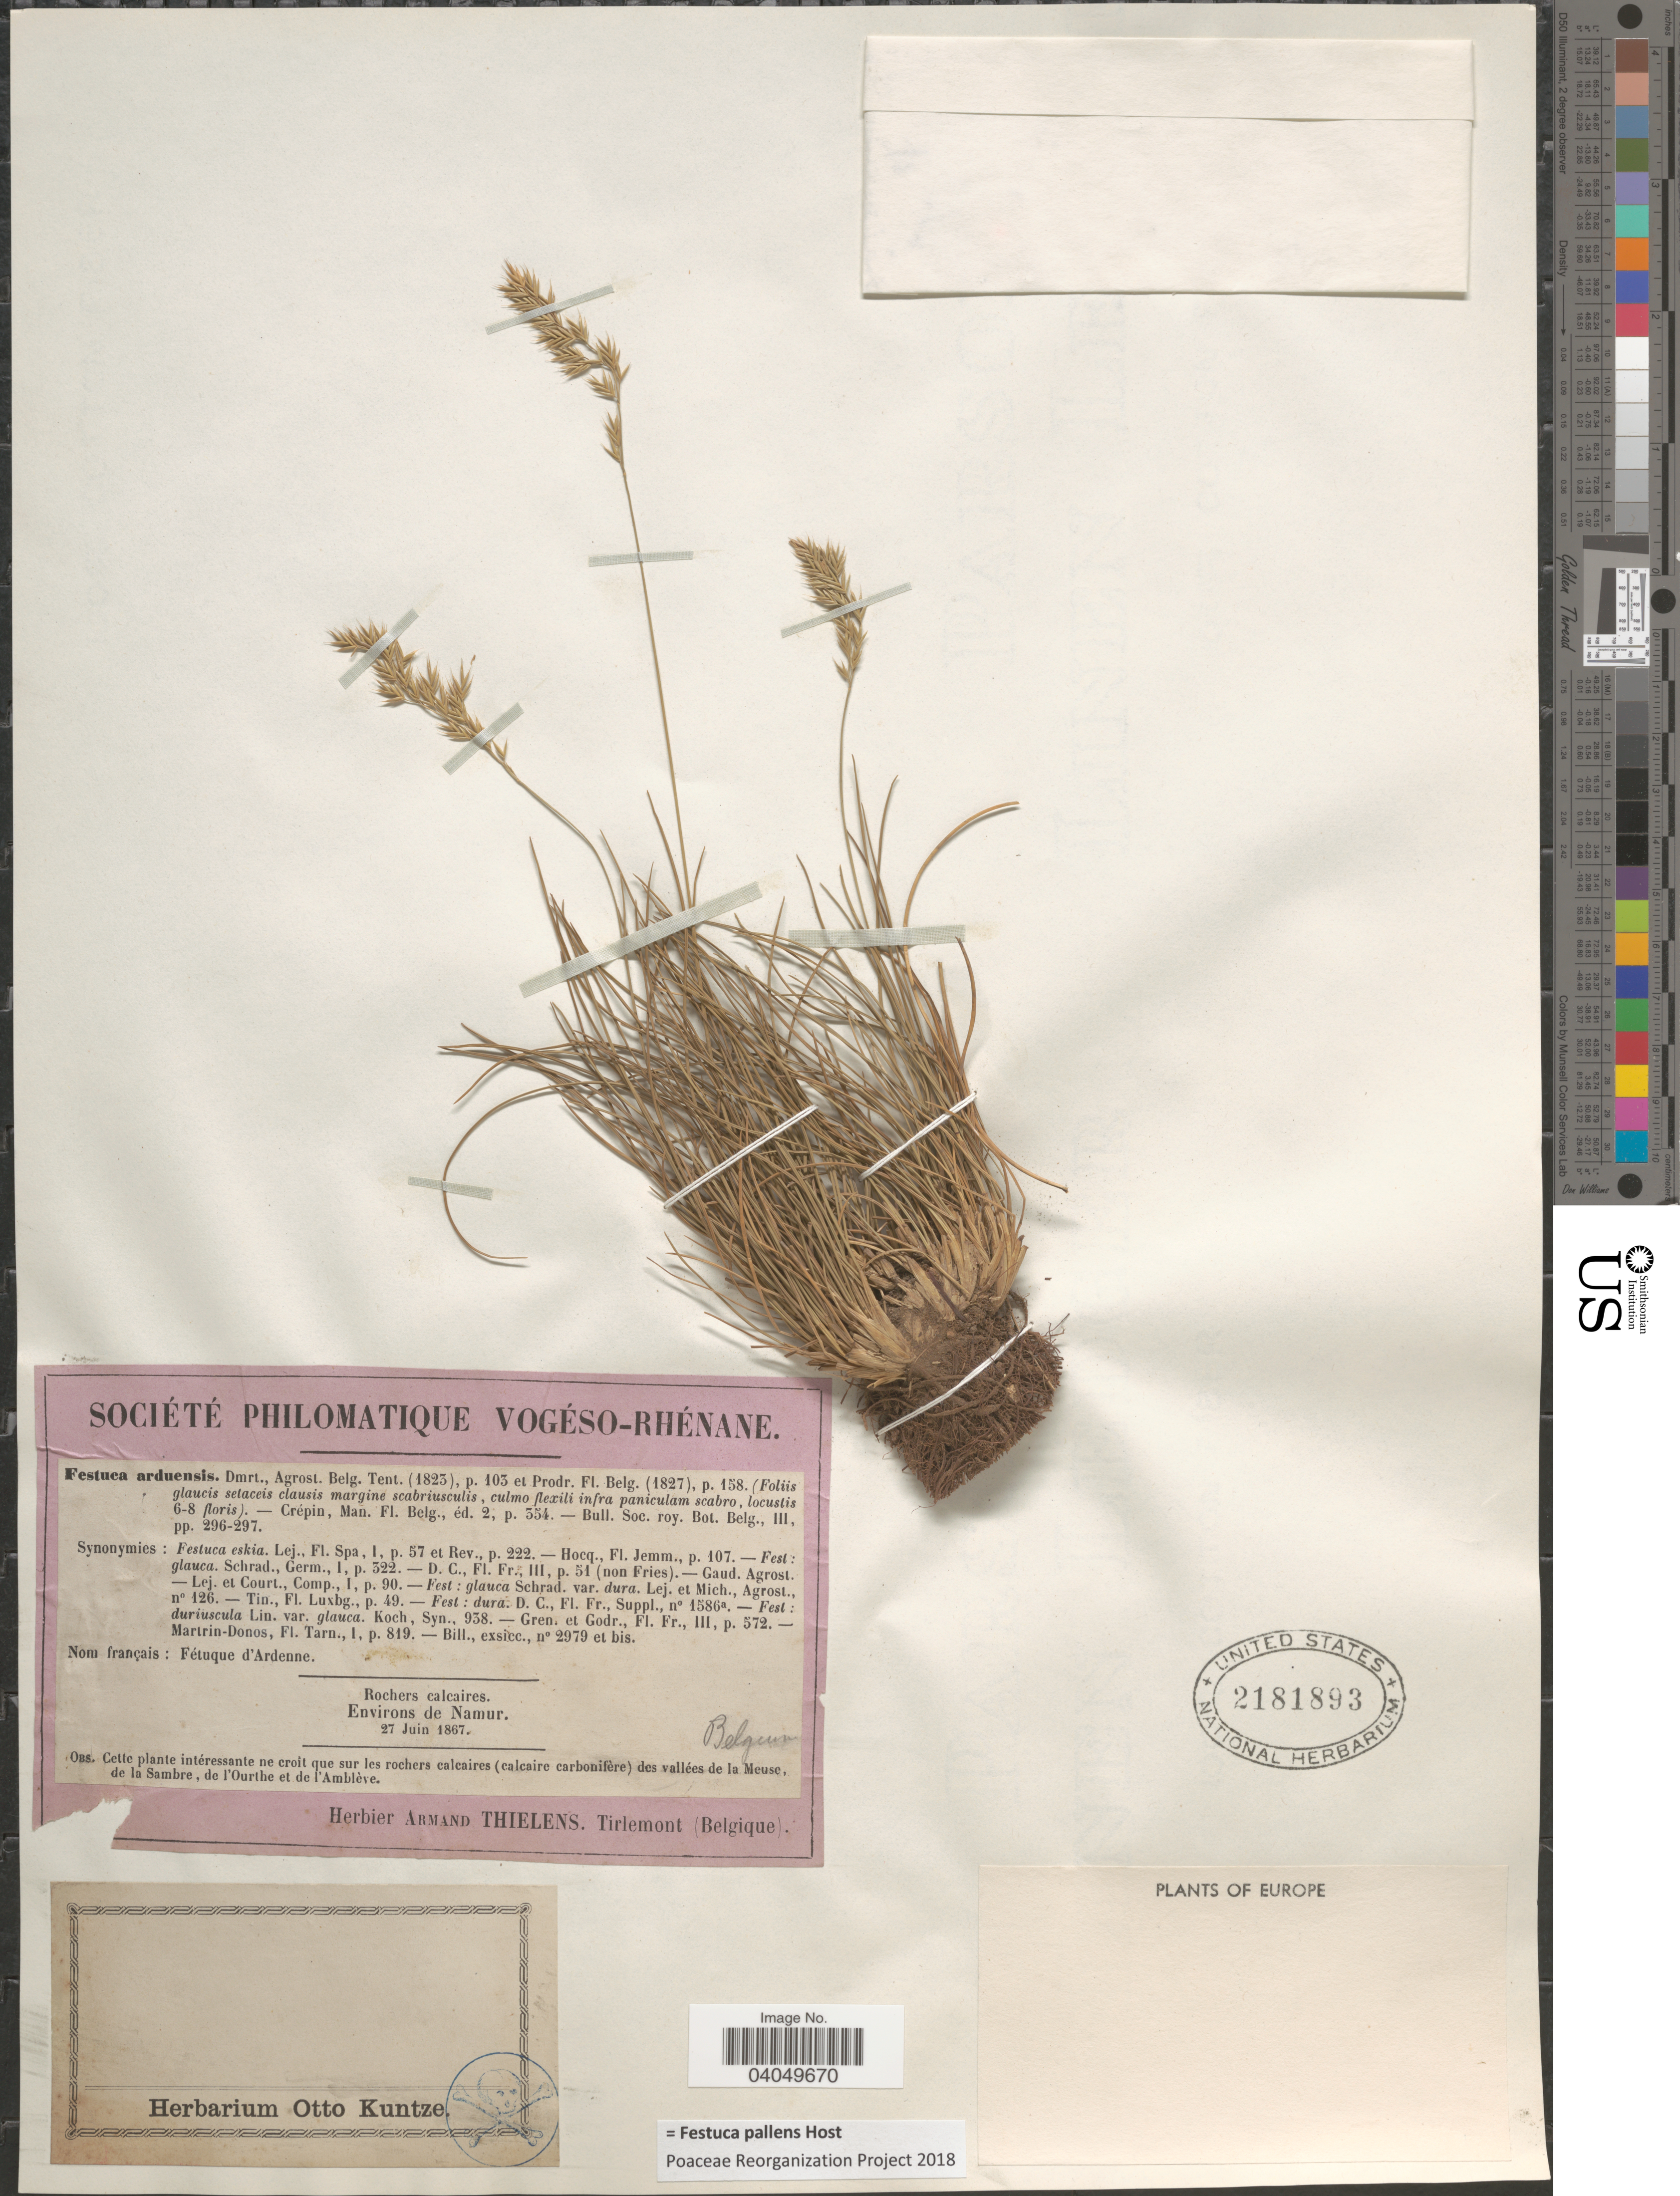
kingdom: Plantae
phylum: Tracheophyta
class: Liliopsida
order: Poales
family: Poaceae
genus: Festuca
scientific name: Festuca pallens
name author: Host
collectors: ex herb. Armand Thielens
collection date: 1867-06-27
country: Belgium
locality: Société Philomatique Vogéso-Rhénane. Rochers calcaires. Environs de Namur. Cette plante intéressante ne croît que sur les rochers calcaires (calcaire carbonifère) des vallées de la Neuse, de la Sambre, de l'Ourthe et de l'Amblève.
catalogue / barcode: US 2181893